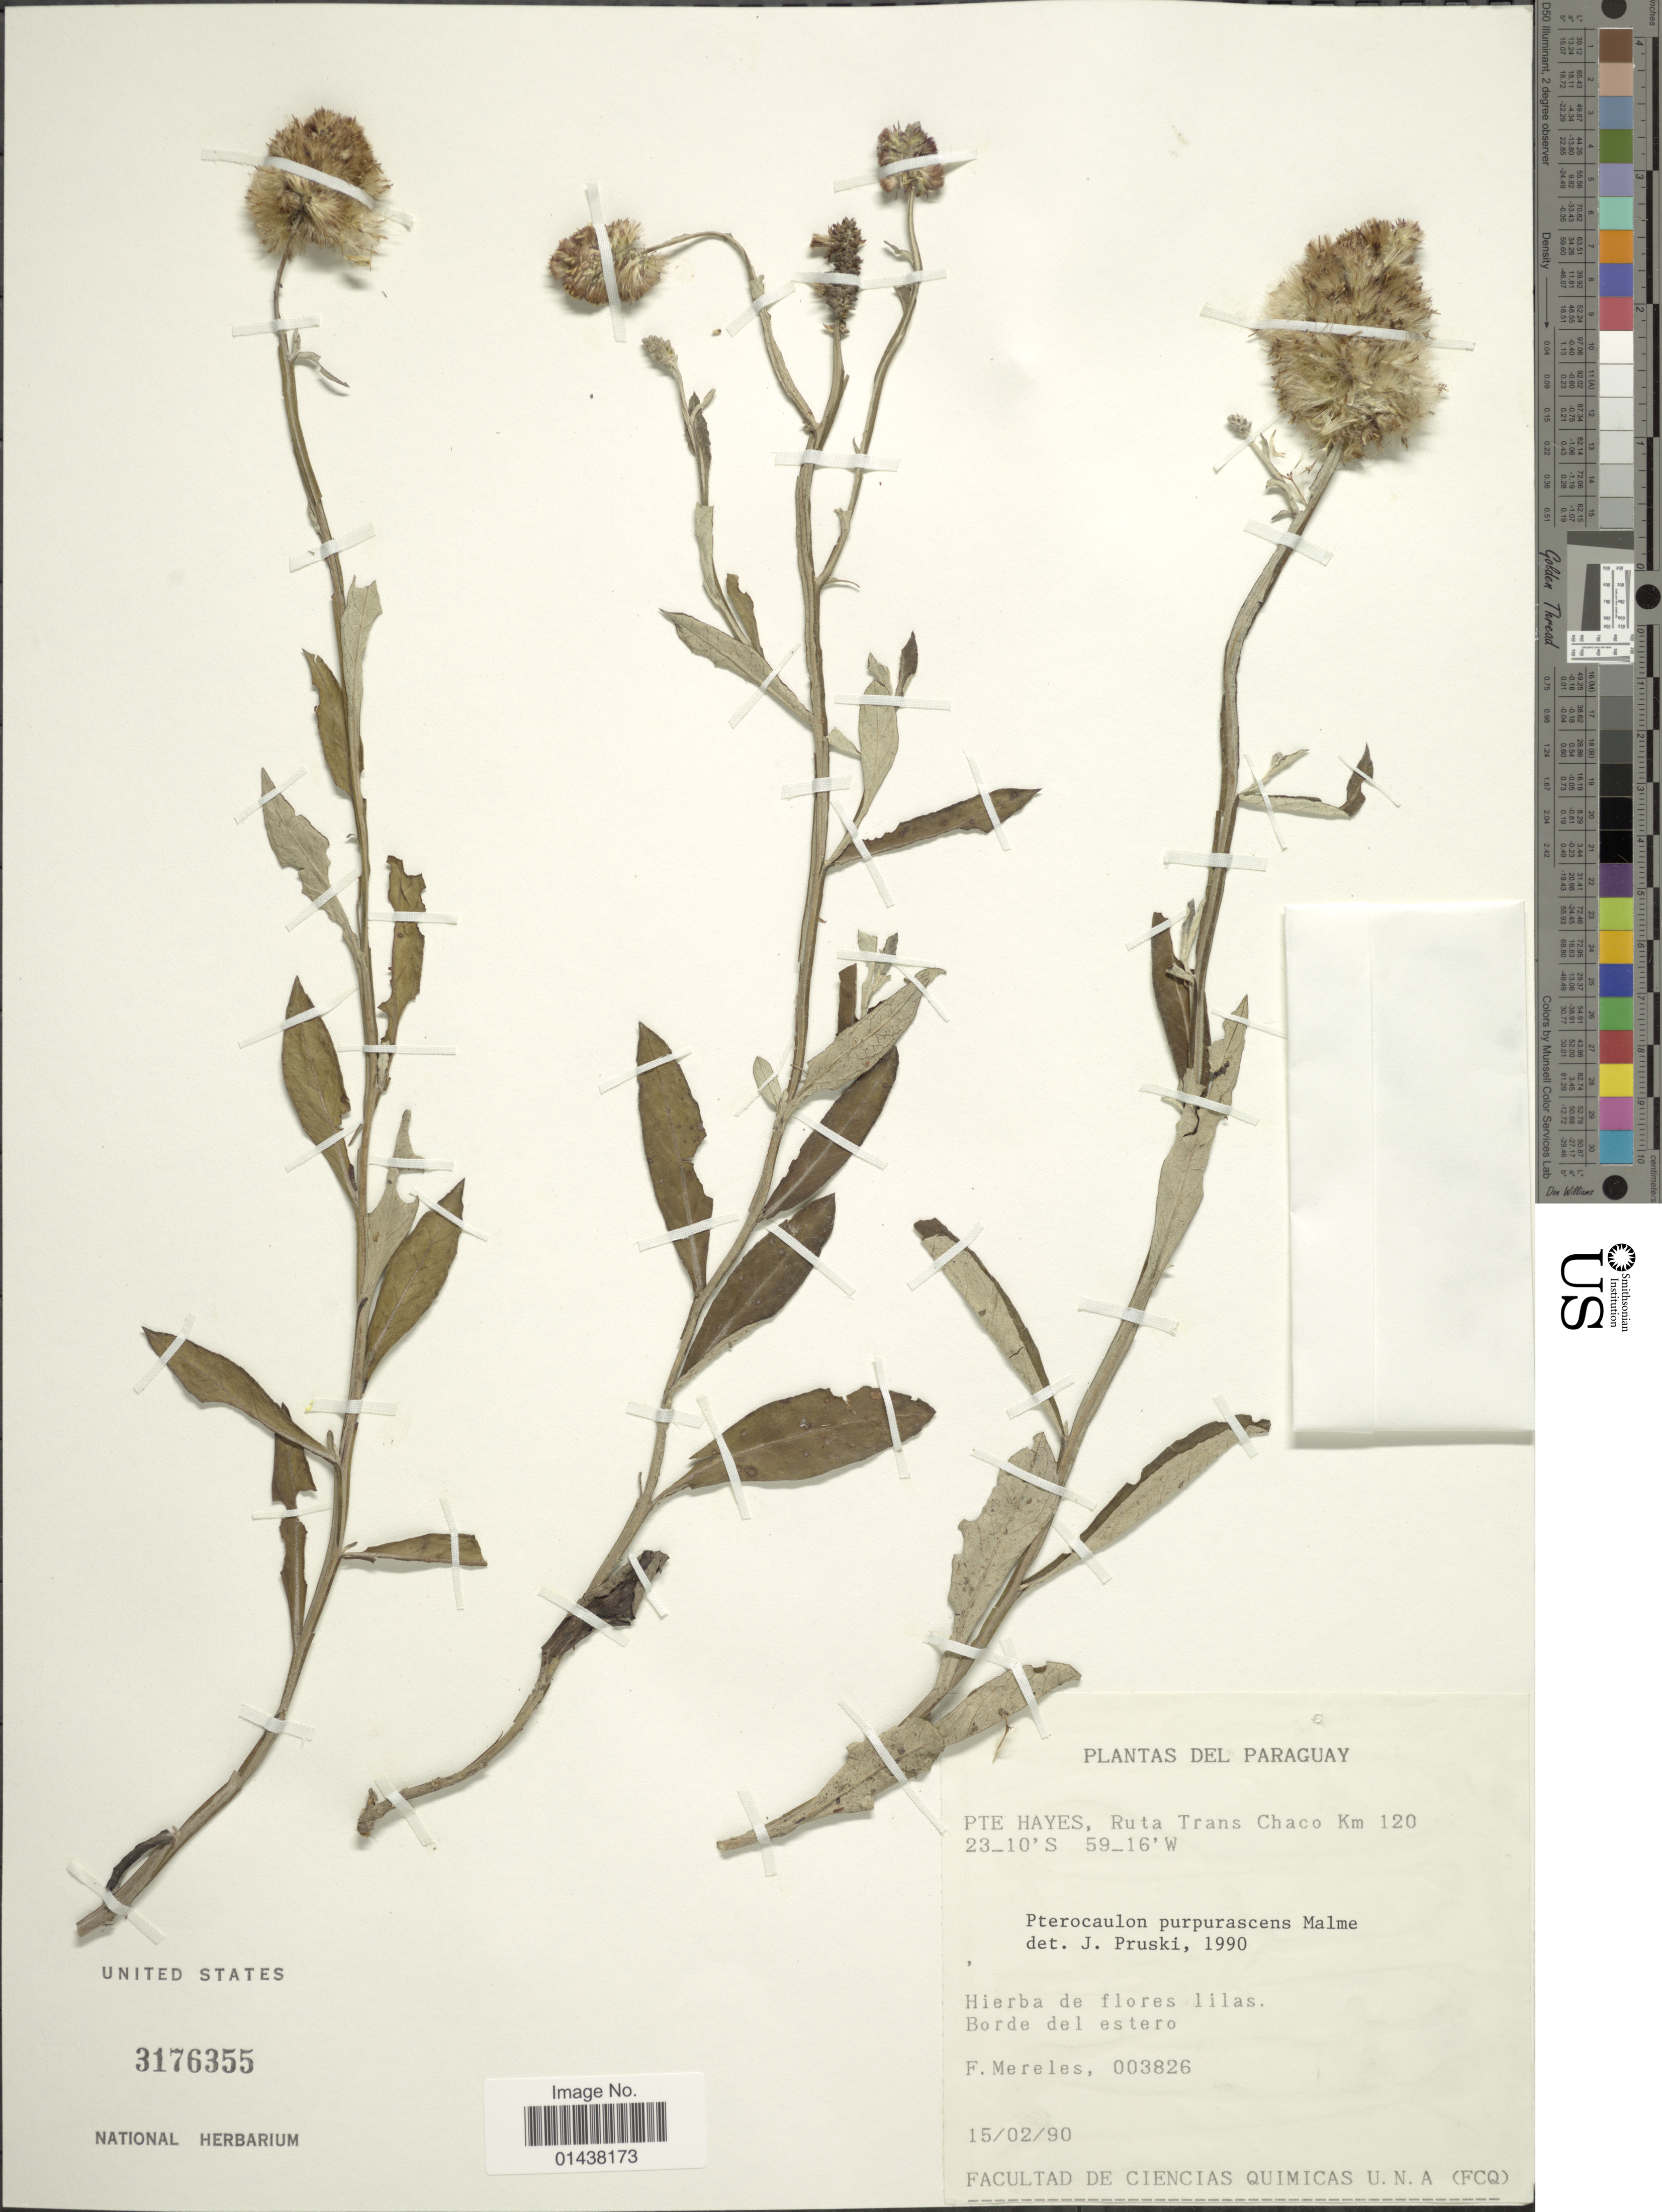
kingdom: Plantae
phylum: Tracheophyta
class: Magnoliopsida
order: Asterales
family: Asteraceae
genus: Pterocaulon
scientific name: Pterocaulon purpurascens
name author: Malme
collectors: F. Mereles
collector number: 003826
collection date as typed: Transcribed d/m/y: 15/2/90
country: Paraguay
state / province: Presidente Hayes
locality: Ruta Trans Chaco Km 120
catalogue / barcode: US 3176255